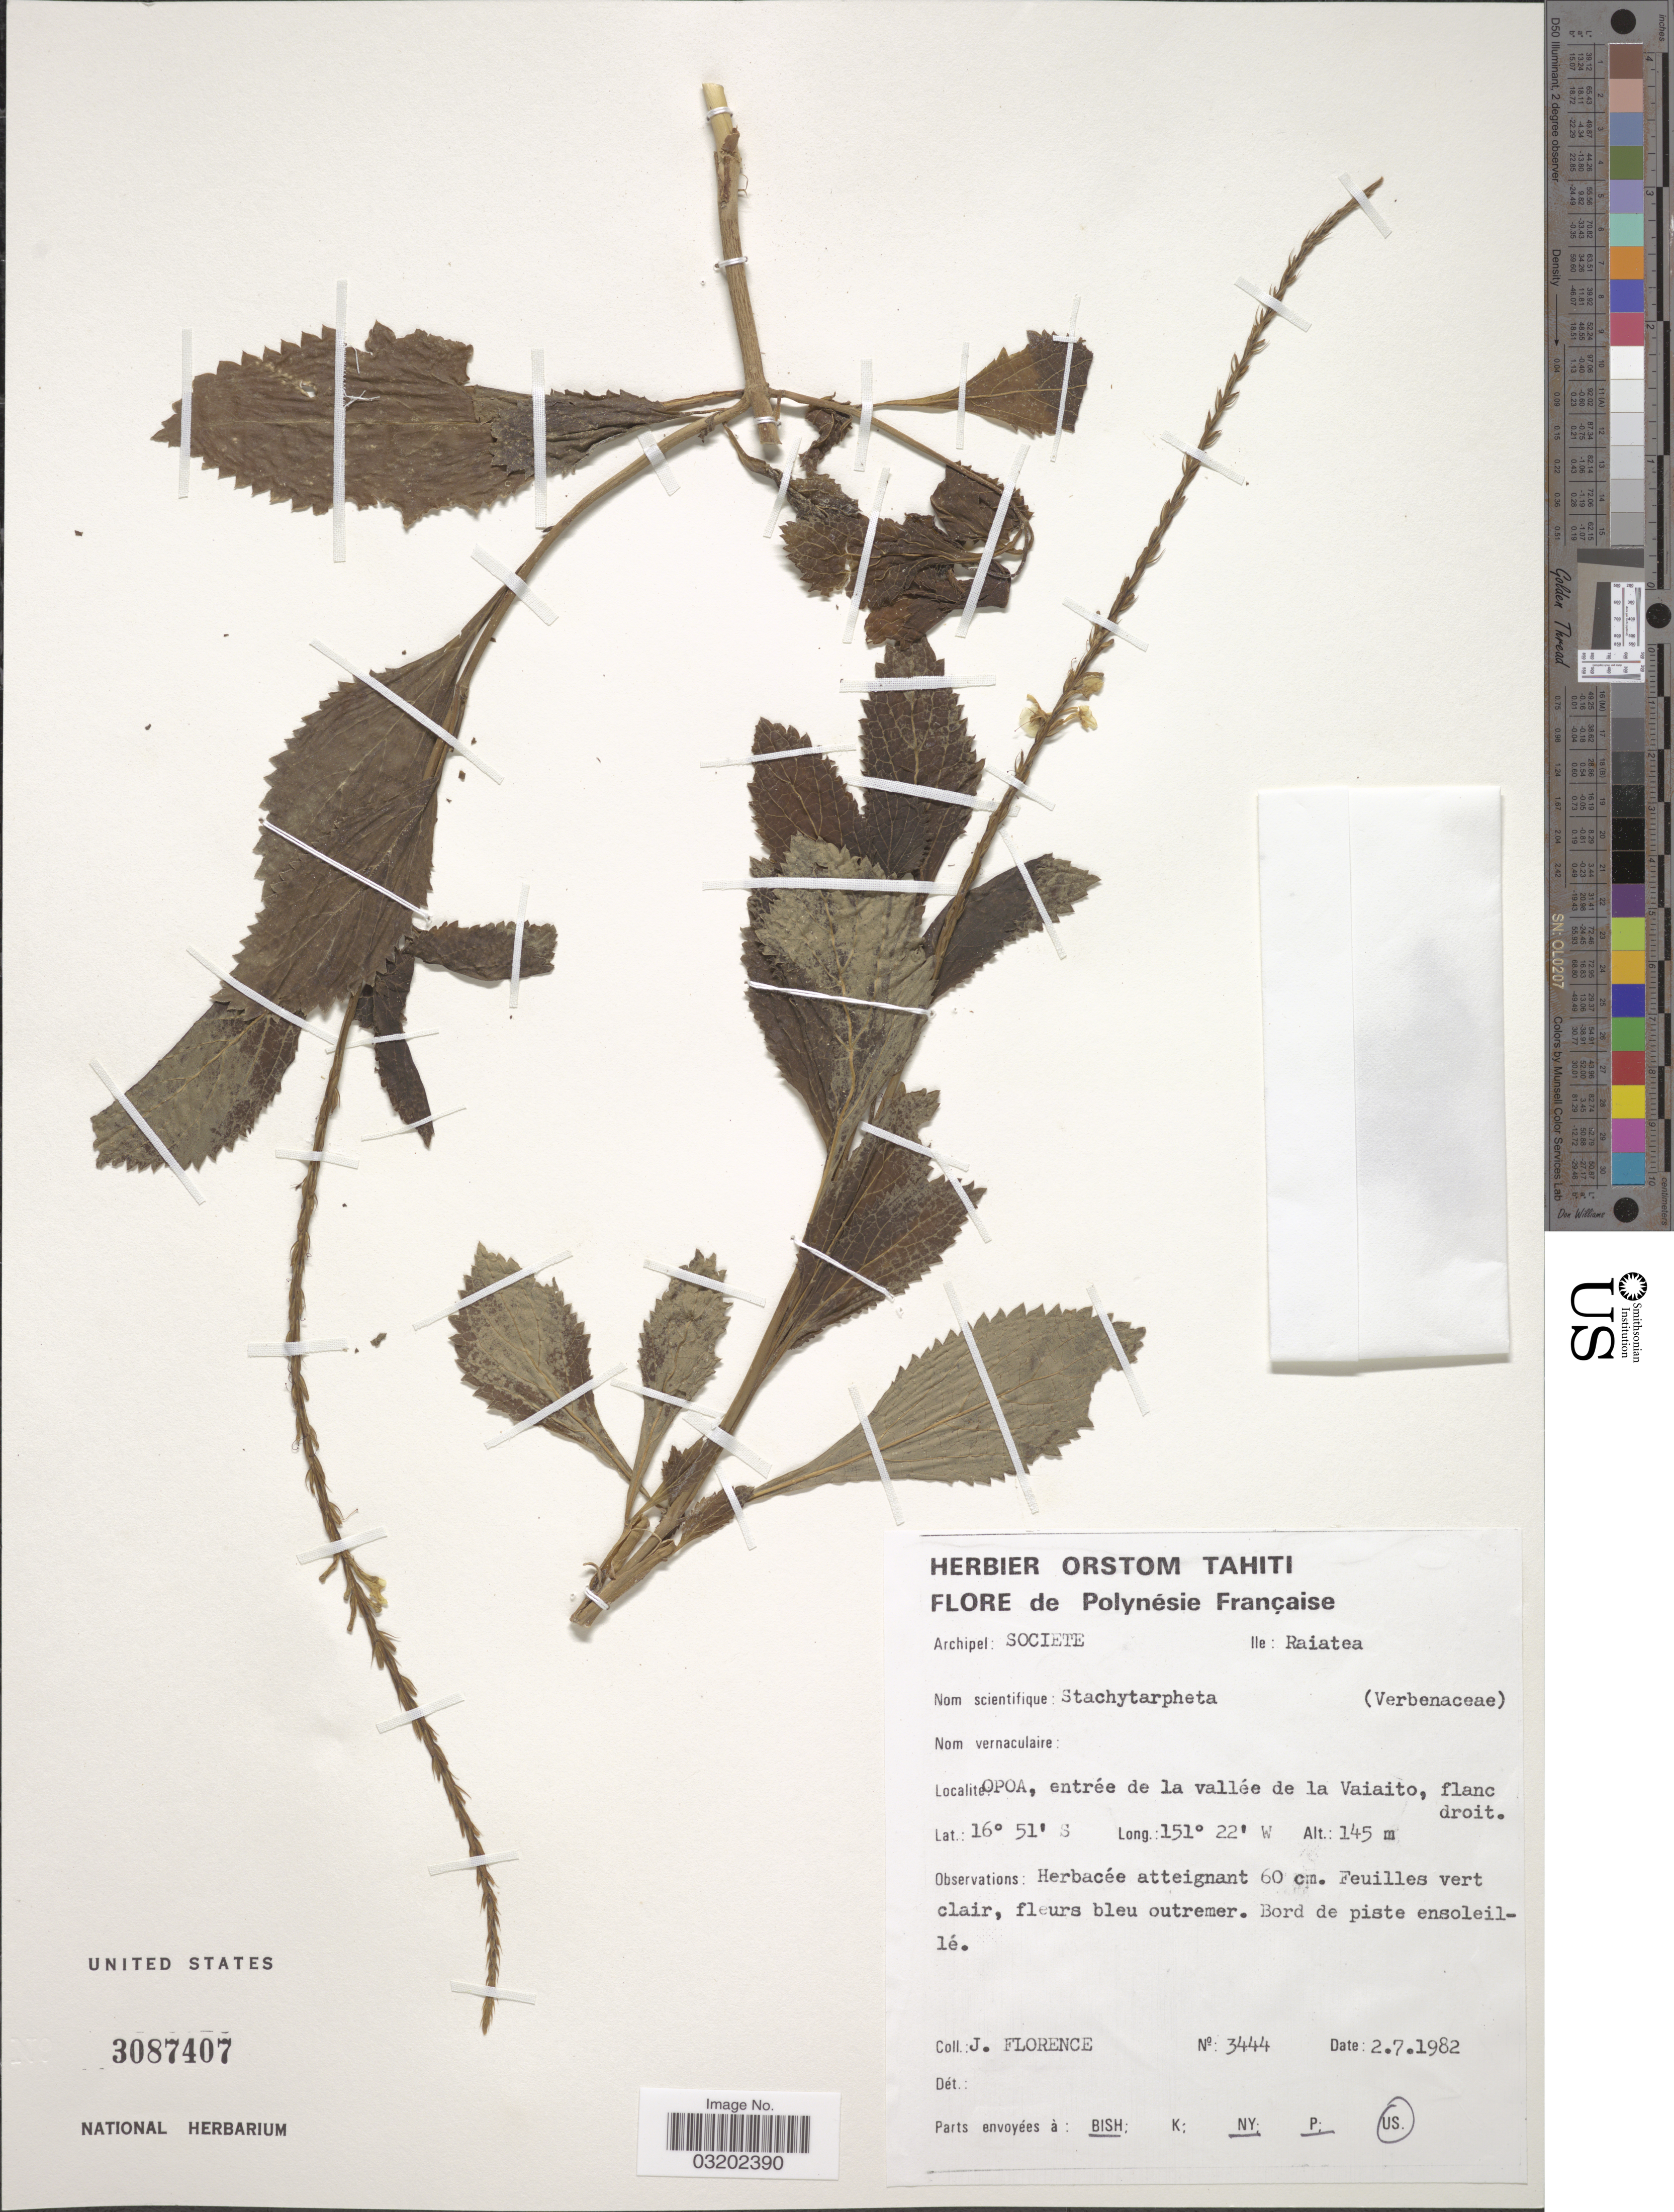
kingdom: Plantae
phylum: Tracheophyta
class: Magnoliopsida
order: Lamiales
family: Verbenaceae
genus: Stachytarpheta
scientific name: Stachytarpheta mutabilis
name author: (Jacq.) Vahl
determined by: Florence, J.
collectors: J. Florence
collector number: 3444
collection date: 1982-07-02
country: French Polynesia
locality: Polynésie Française. Archipel: Societe, Ile: Raiatea. Opoa, entrée de la vallée de la Vaiaito, flanc droit.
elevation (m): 145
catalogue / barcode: US 3087407